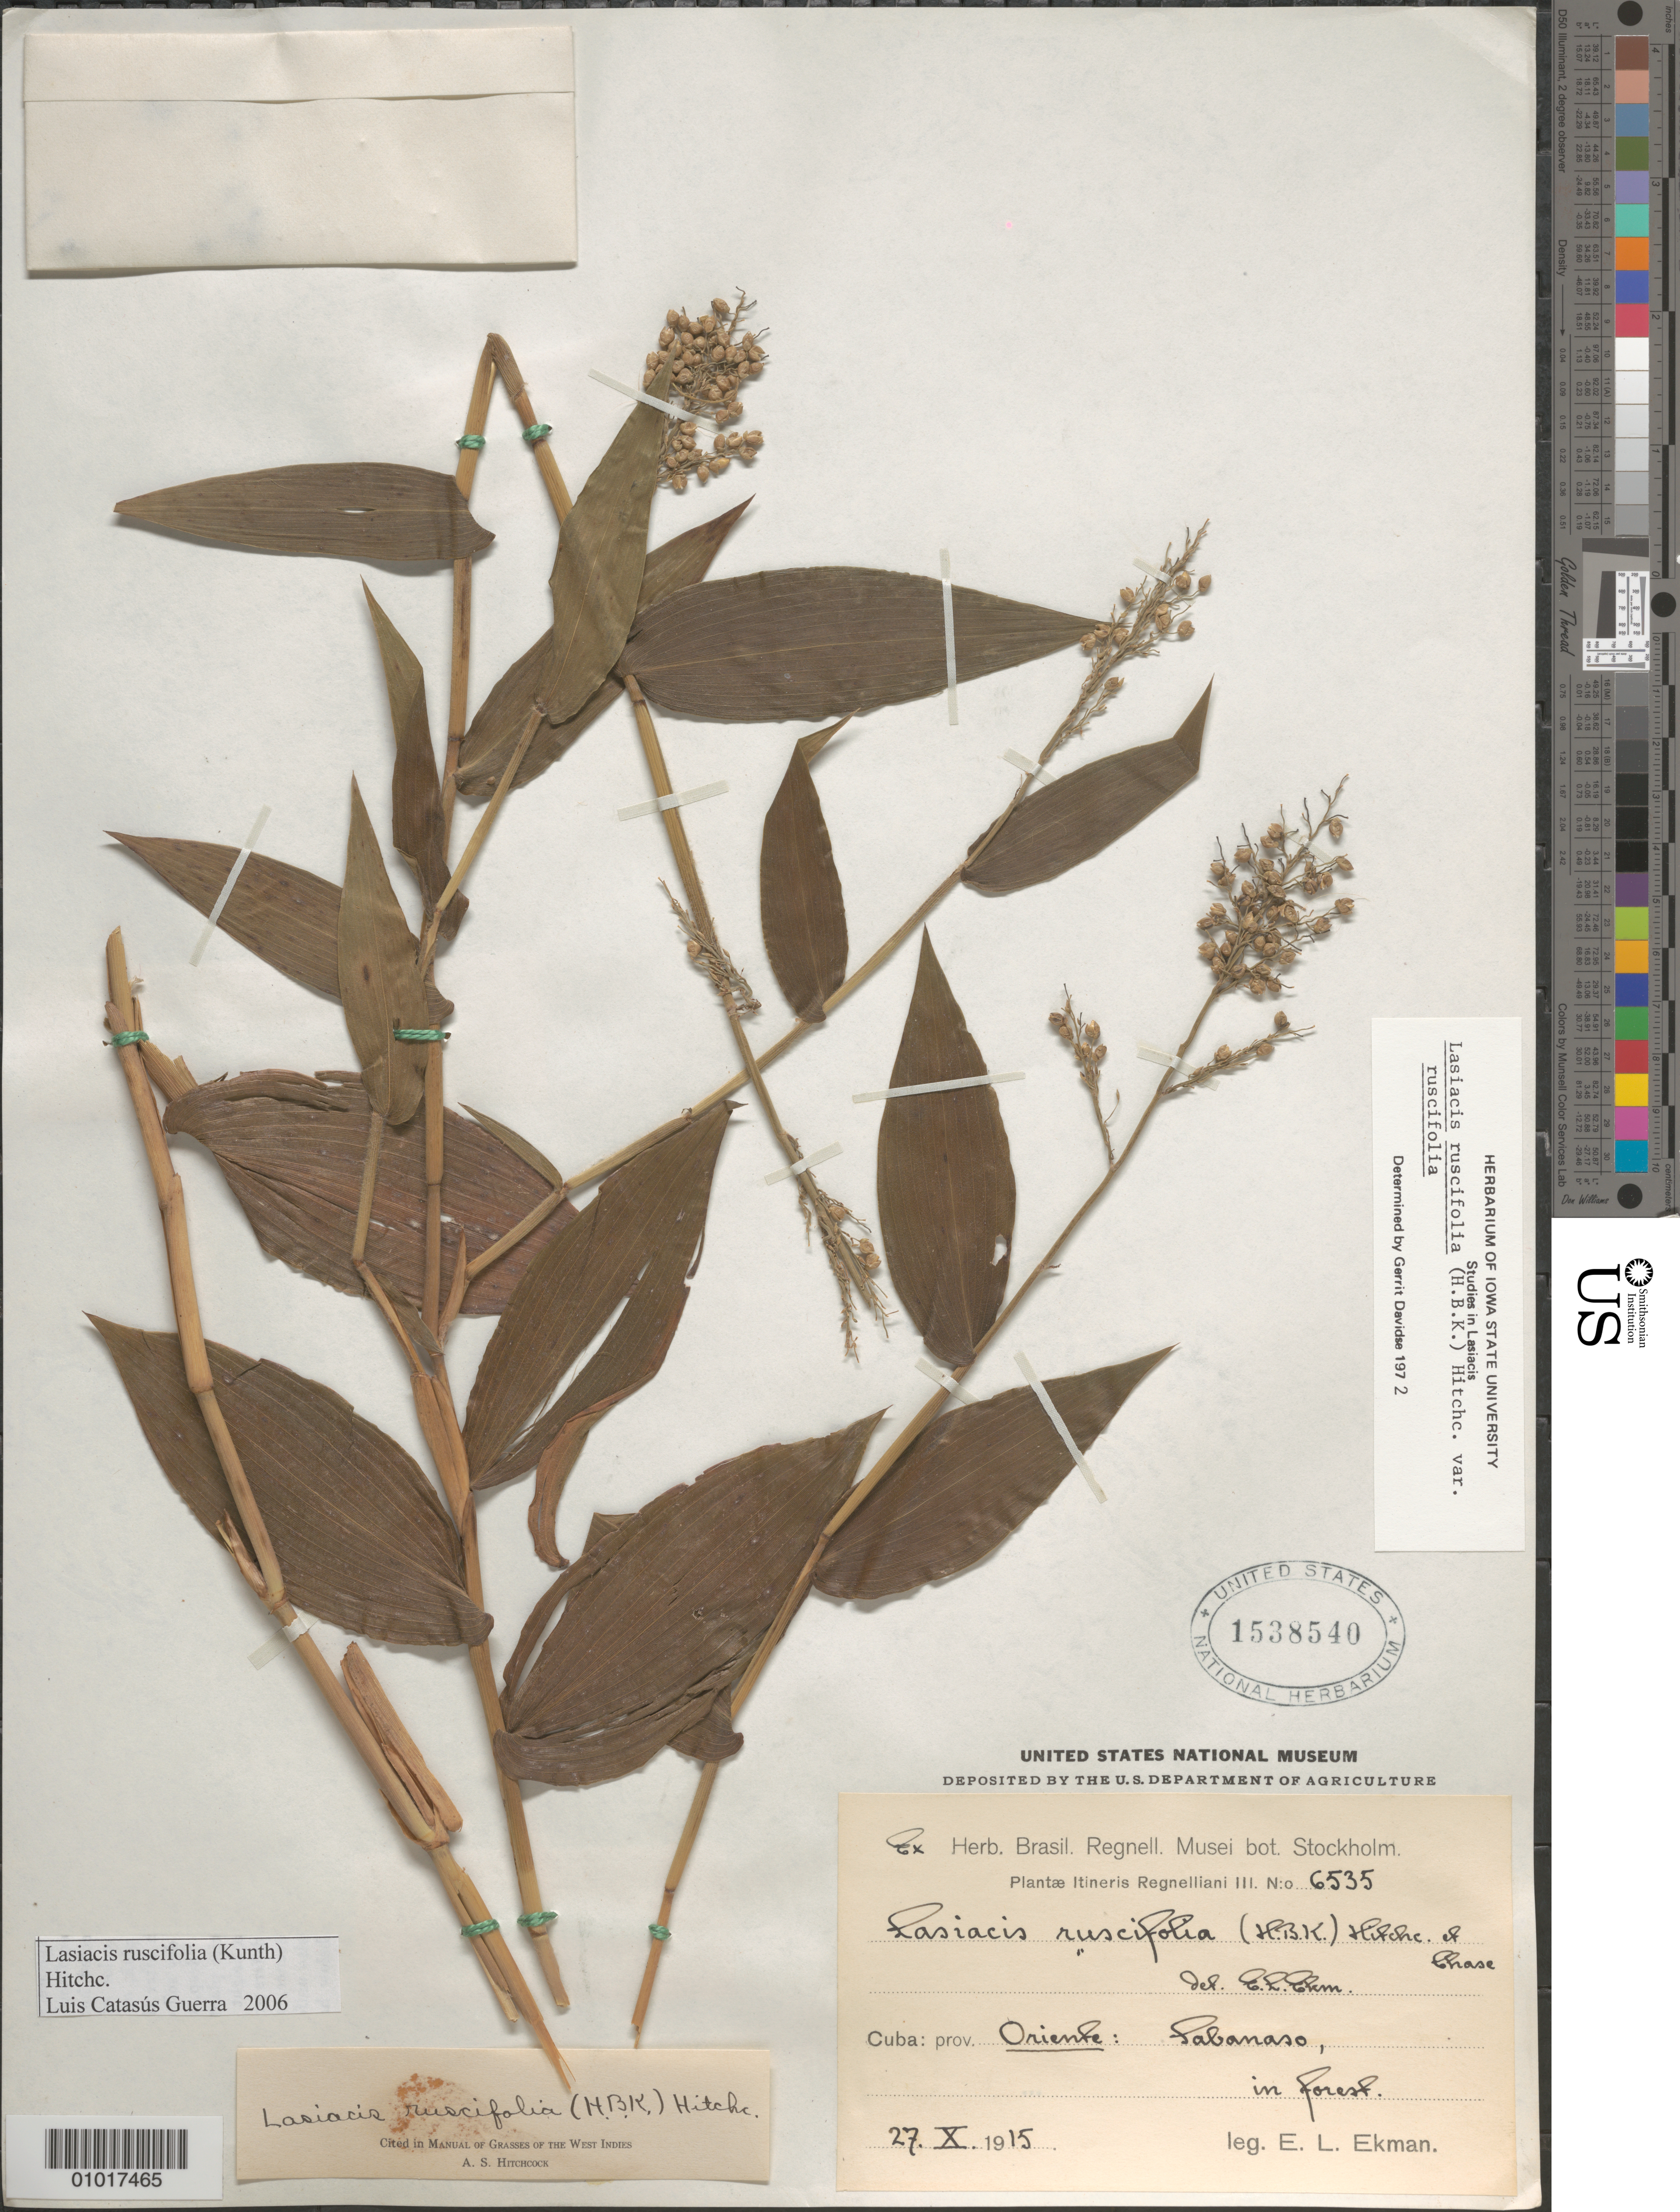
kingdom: Plantae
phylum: Tracheophyta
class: Liliopsida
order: Poales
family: Poaceae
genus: Lasiacis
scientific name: Lasiacis ruscifolia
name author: (Kunth) Hitchc.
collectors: E. L. Ekman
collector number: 6535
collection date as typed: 27 Oct 1915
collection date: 1915-10-27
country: Cuba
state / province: Oriente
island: Cuba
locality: Sabanaso, in forest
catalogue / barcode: US 1538540